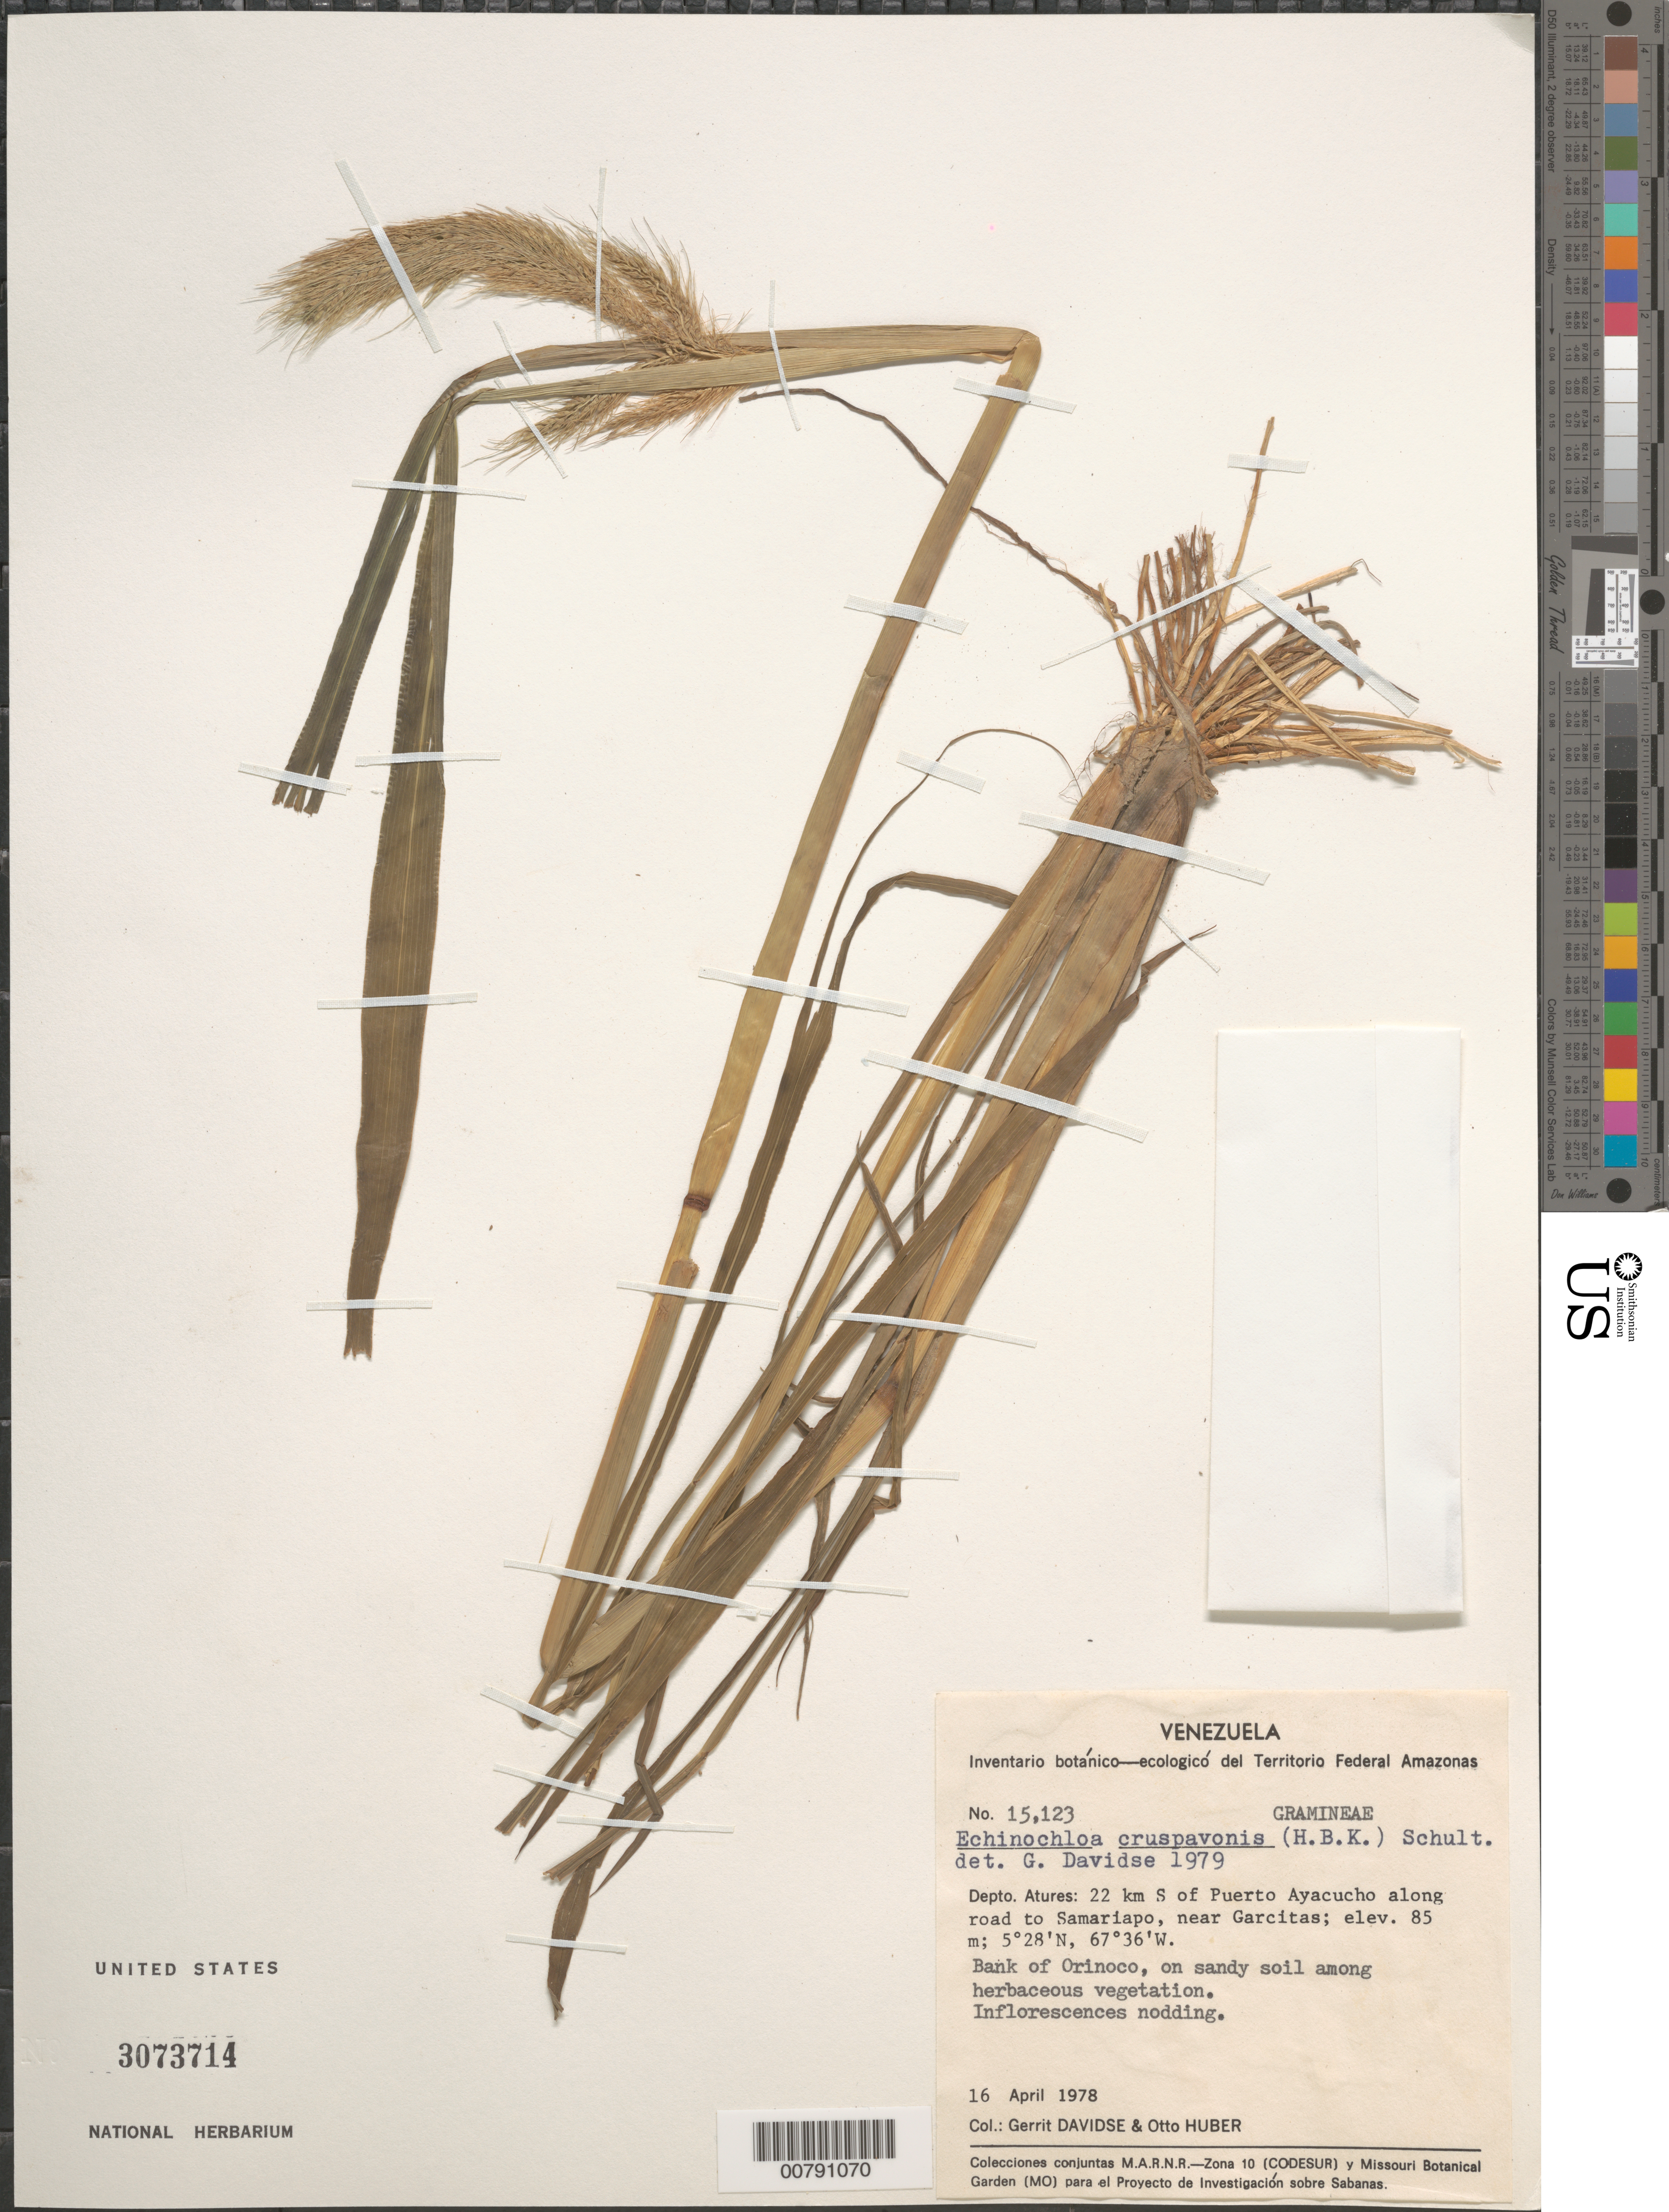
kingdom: Plantae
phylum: Tracheophyta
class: Liliopsida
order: Poales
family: Poaceae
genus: Echinochloa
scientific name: Echinochloa crus-pavonis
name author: (Kunth) Schult.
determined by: Davidse, Gerrit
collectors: G. Davidse & O. Huber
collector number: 15123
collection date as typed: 16-Apr-78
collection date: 1978-04-16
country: Venezuela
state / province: Amazonas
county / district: Atures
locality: Puerto Ayacucho, 22 km S of along road to Samariapo, near Garcitas, Río Orinoco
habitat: Sandy soil of river bank of Orinoco with herbaceous vegetation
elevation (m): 85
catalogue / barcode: US 3073714